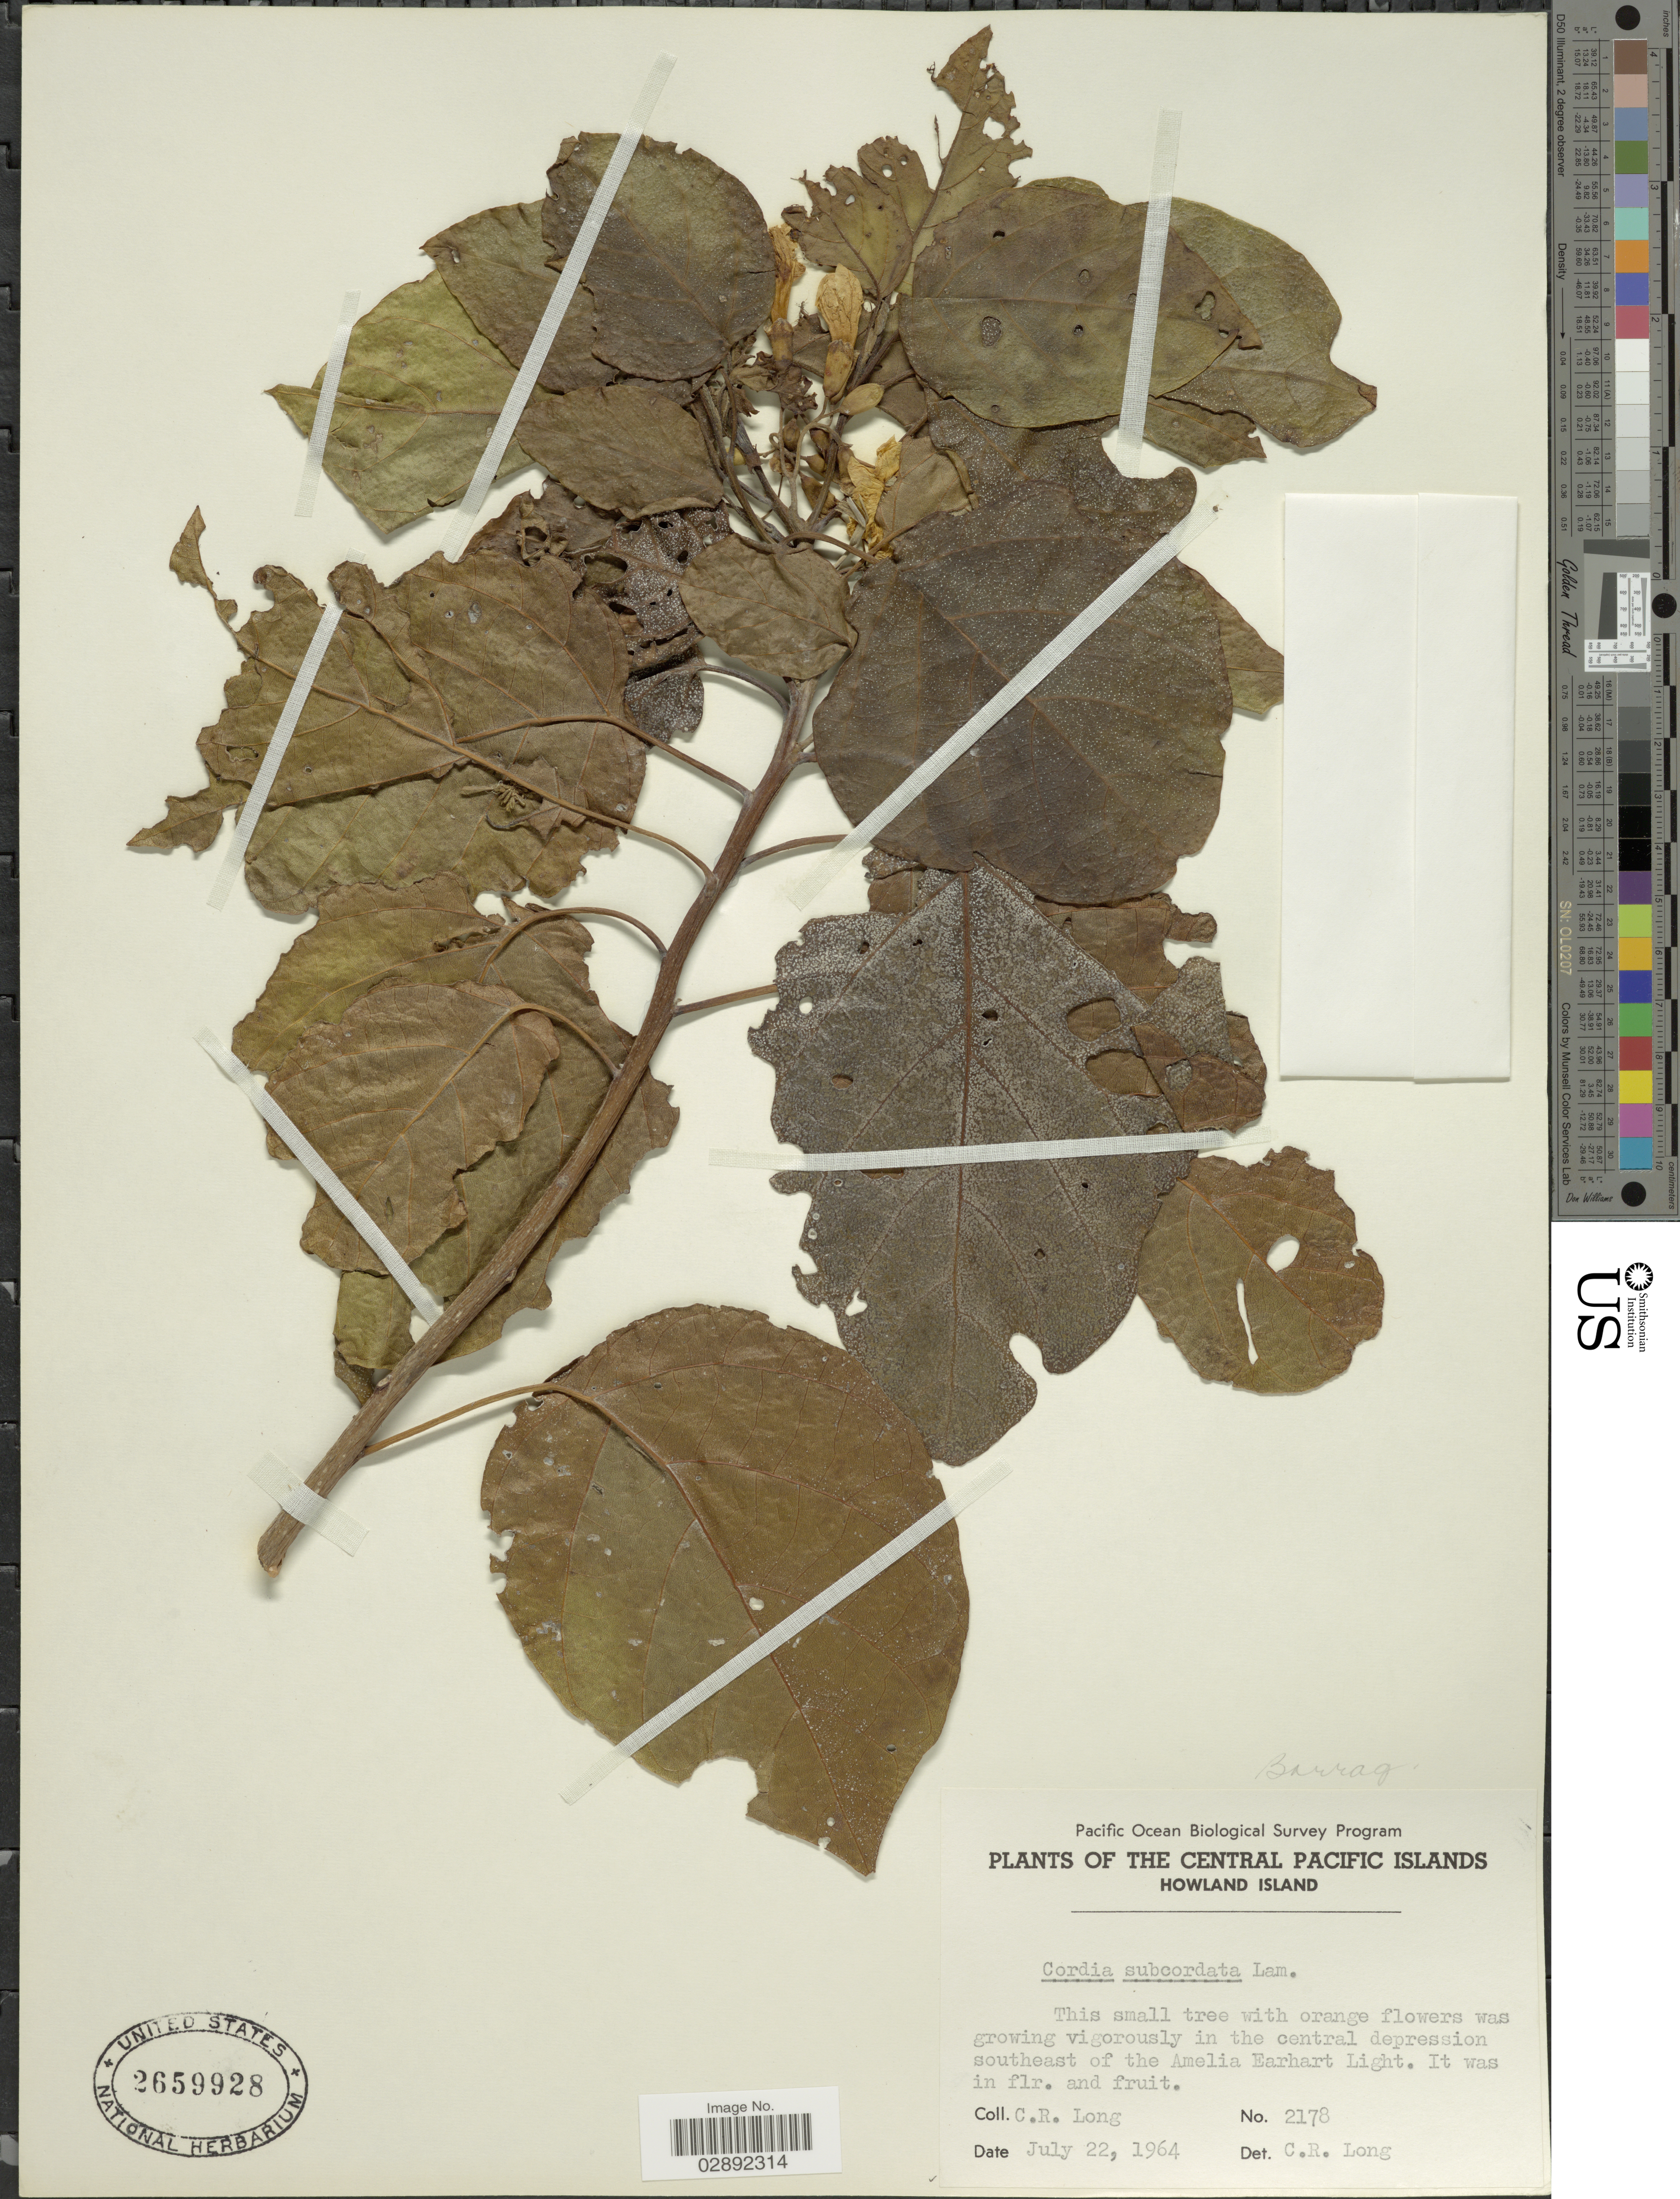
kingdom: Plantae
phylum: Tracheophyta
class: Magnoliopsida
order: Boraginales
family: Cordiaceae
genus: Cordia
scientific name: Cordia subcordata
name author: Lam.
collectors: C. R. Long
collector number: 2178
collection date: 1964-07-22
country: U.S. Administered Pacific Islands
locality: Central Pacific Islands. Howland Island. In the central depression southeast of the Amelia Earhart Light.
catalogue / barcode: US 2659928